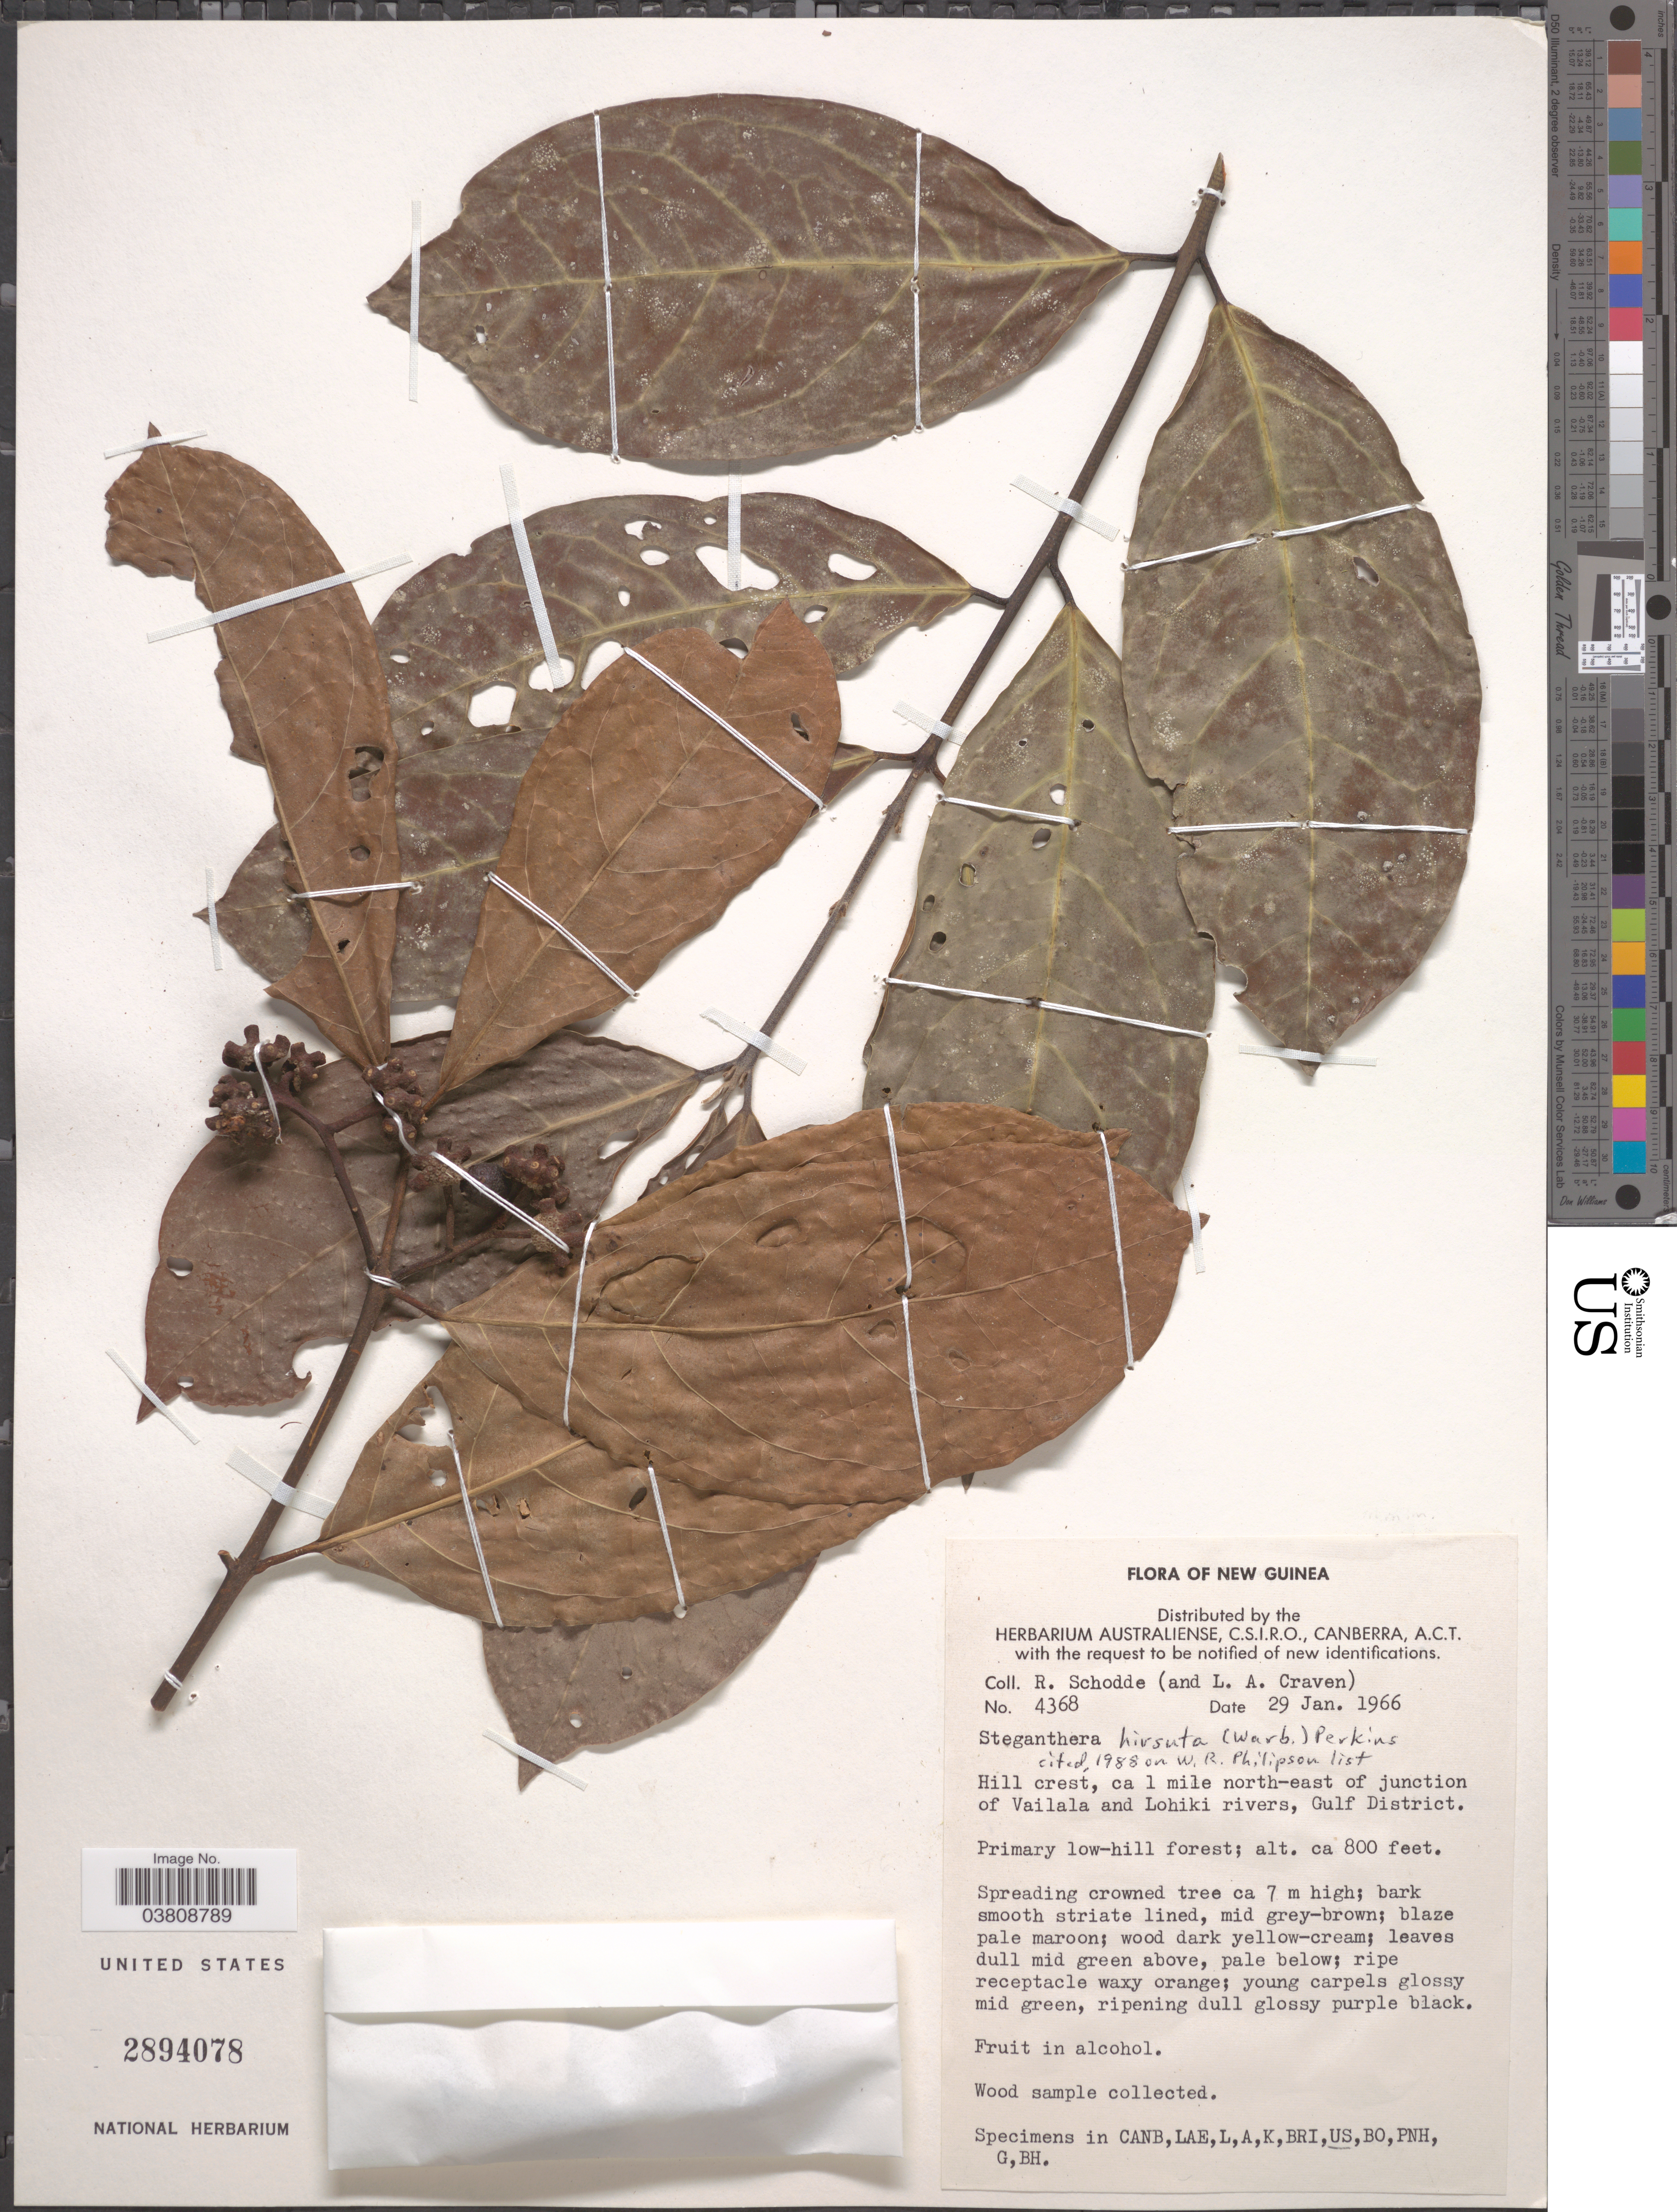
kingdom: Plantae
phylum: Tracheophyta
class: Magnoliopsida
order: Laurales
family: Monimiaceae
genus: Steganthera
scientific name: Steganthera hirsuta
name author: (Warb.) Perkins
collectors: R. Schodde & L. A. Craven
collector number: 4368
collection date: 1966-01-29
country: Papua New Guinea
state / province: Gulf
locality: New Guinea. Hill crest, ca 1 mile north-east of junction of Vailala and Lohiki rivers, Gulf District.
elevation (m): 244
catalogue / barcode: US 2894078